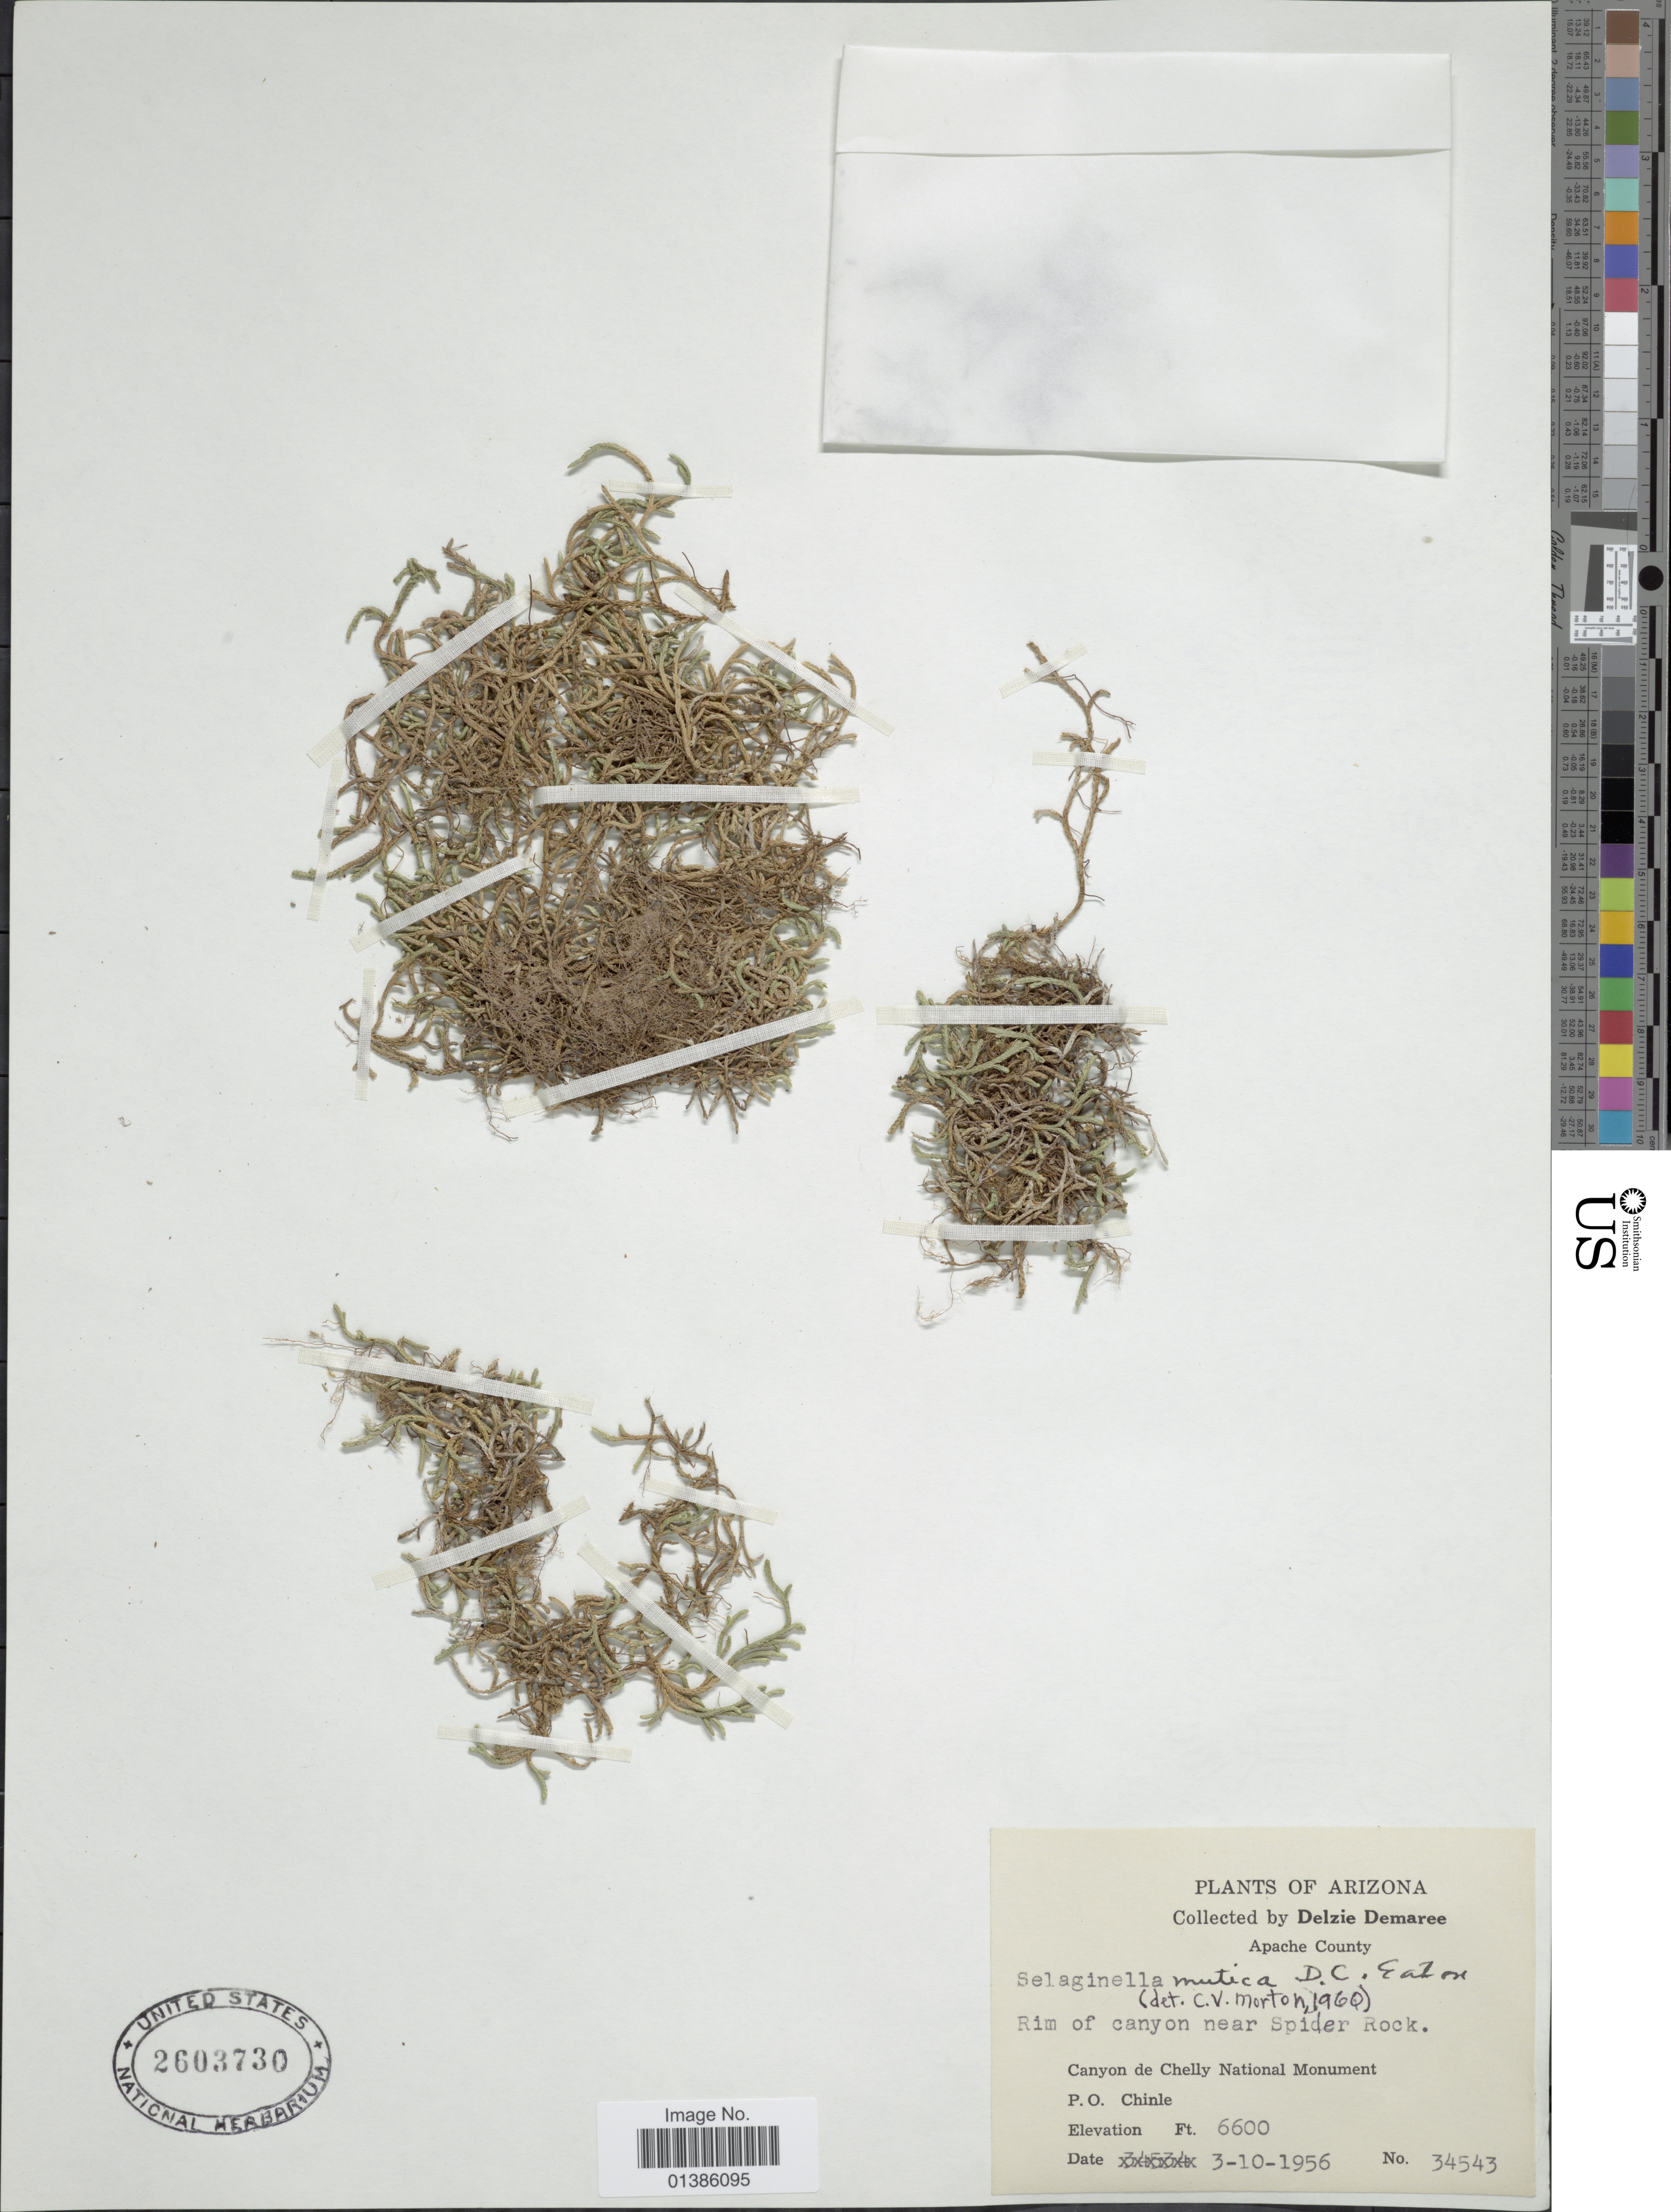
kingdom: Plantae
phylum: Tracheophyta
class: Lycopodiopsida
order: Selaginellales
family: Selaginellaceae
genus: Selaginella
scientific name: Selaginella mutica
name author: D.C. Eaton in Underw.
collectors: D. Demaree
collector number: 34543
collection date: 1956-03-10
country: United States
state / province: Arizona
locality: Apache County. Rim of canyon near Spider Rock. Canyon de Chelly National Monument. P.O. Chinle.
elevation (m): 2012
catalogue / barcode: US 2603730